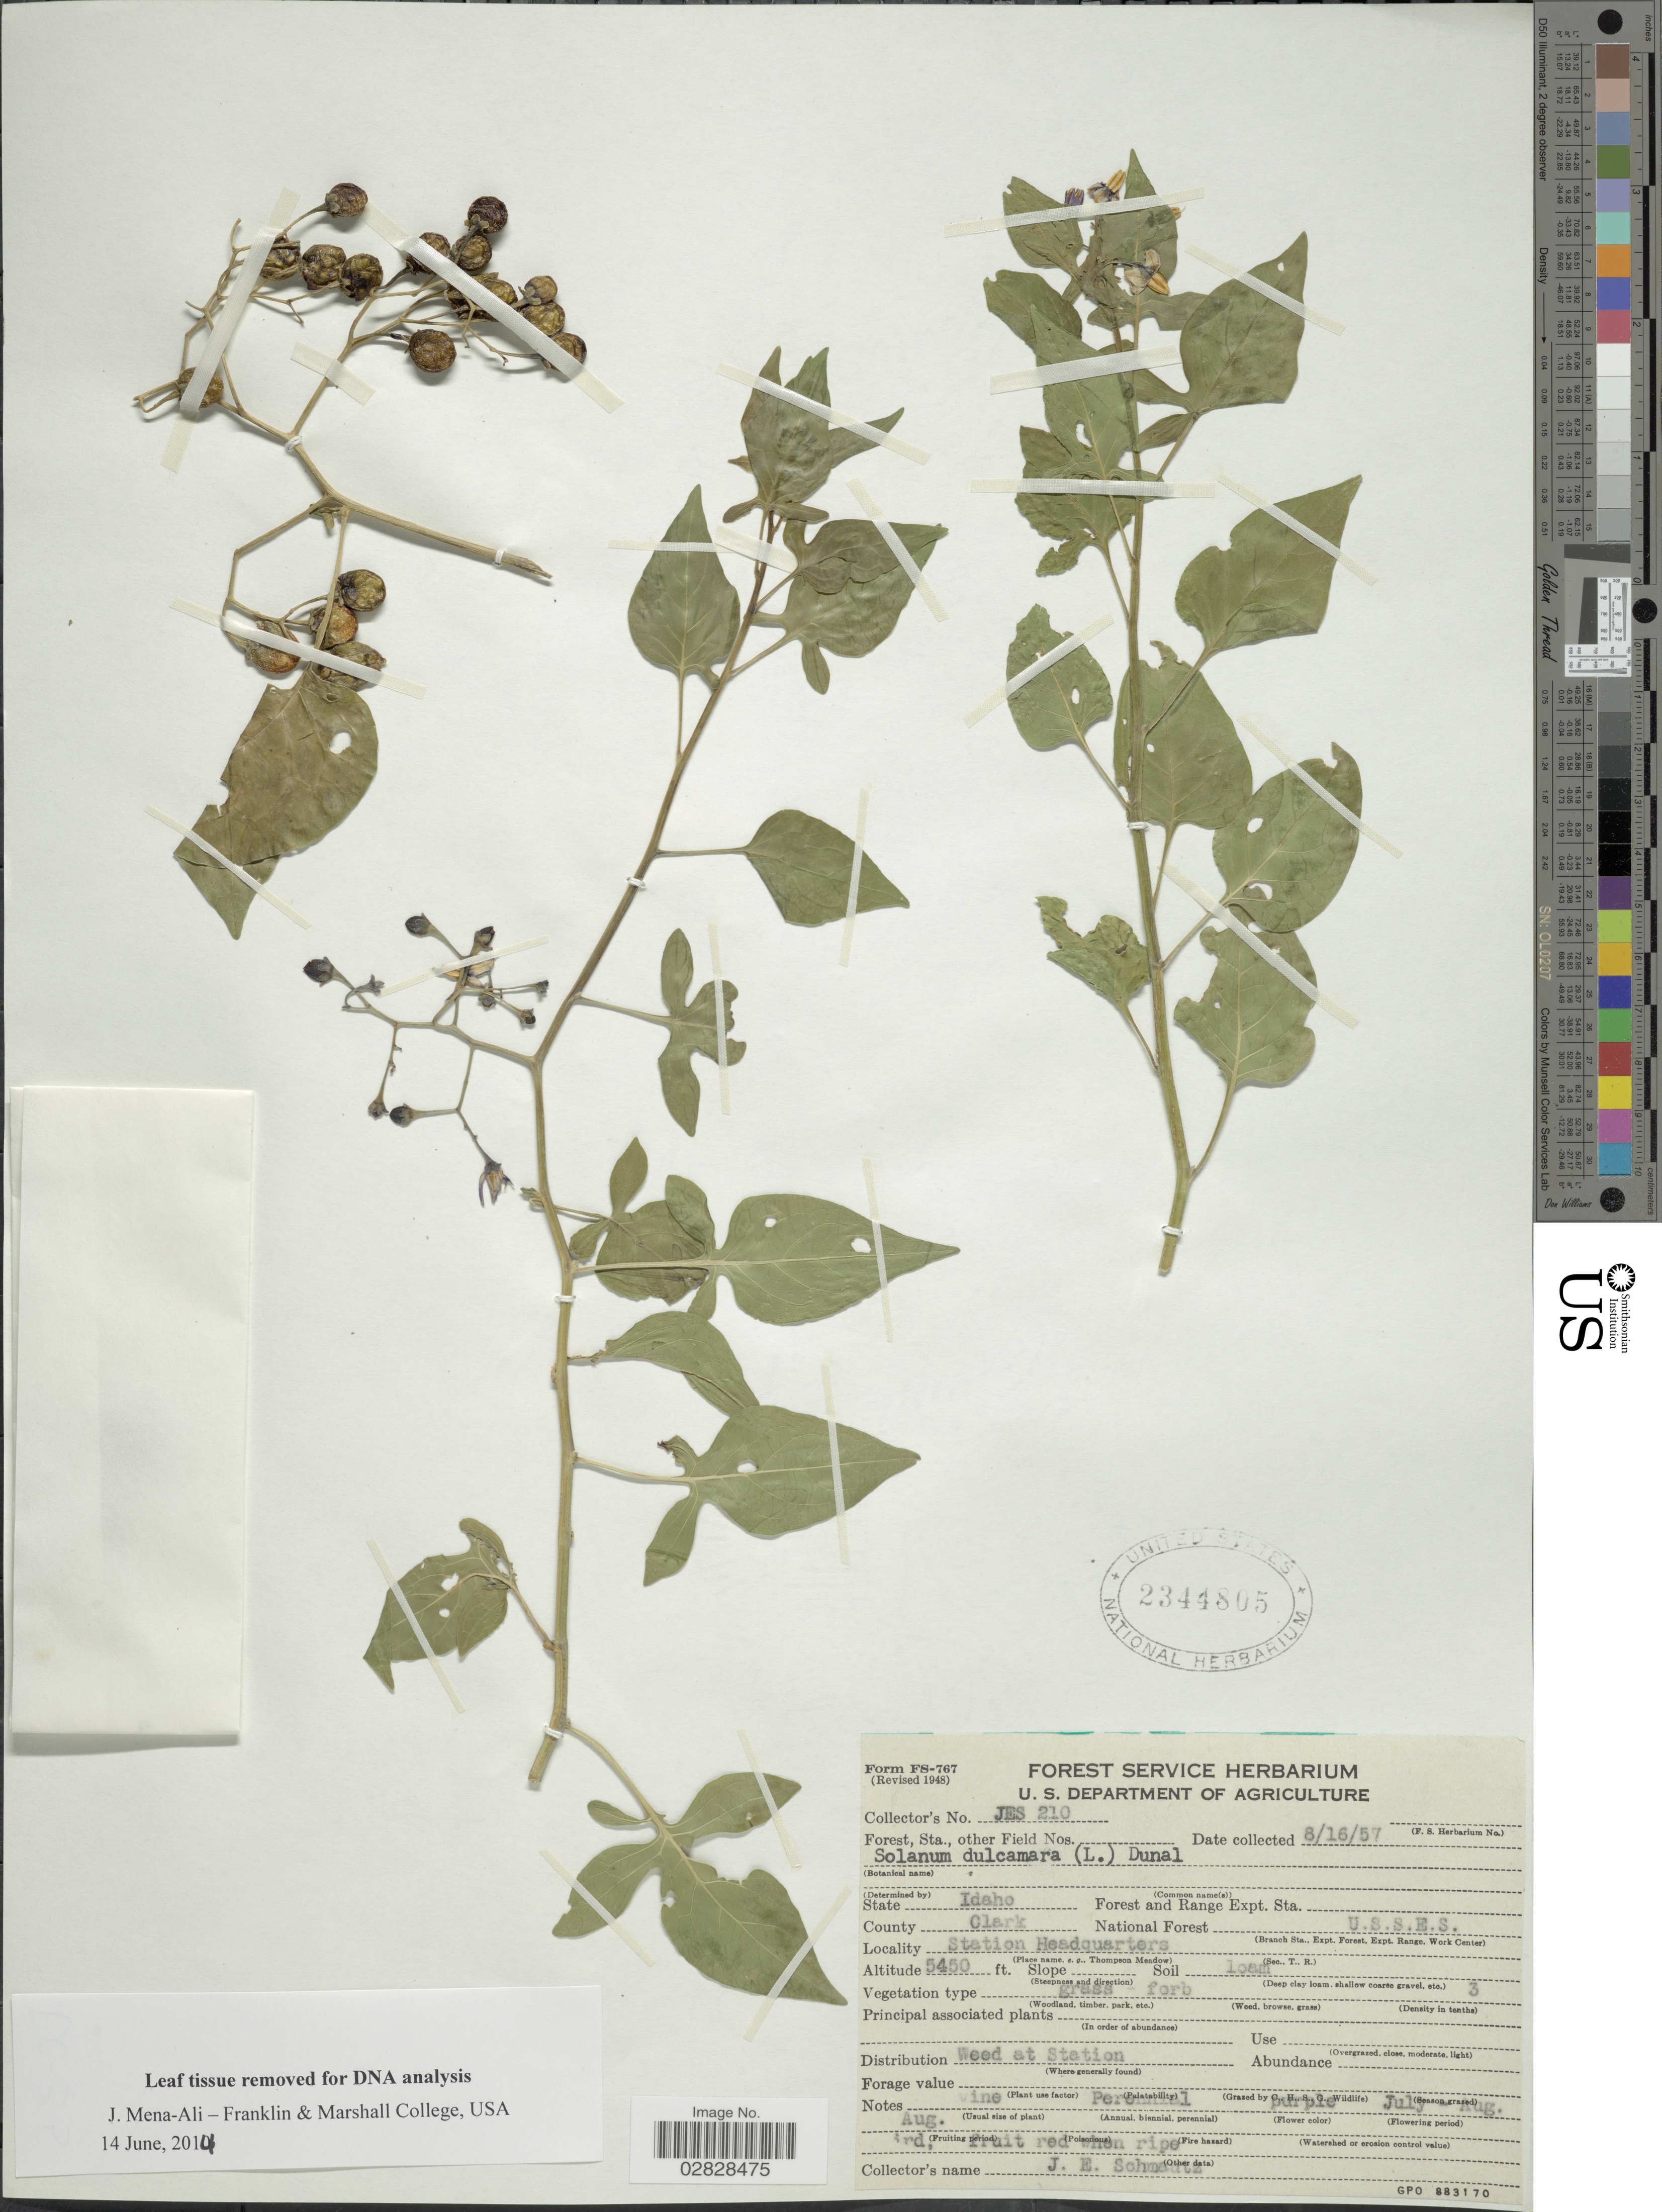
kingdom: Plantae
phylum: Tracheophyta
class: Magnoliopsida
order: Solanales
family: Solanaceae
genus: Solanum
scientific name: Solanum dulcamara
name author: L.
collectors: J. Schmautz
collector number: JES210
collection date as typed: Transcribed d/m/y: 16/8/57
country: United States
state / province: Idaho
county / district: Clark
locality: Clark National Forest. U. S. S. E. S. Station Headquarters.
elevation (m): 1661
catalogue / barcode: US 2344805